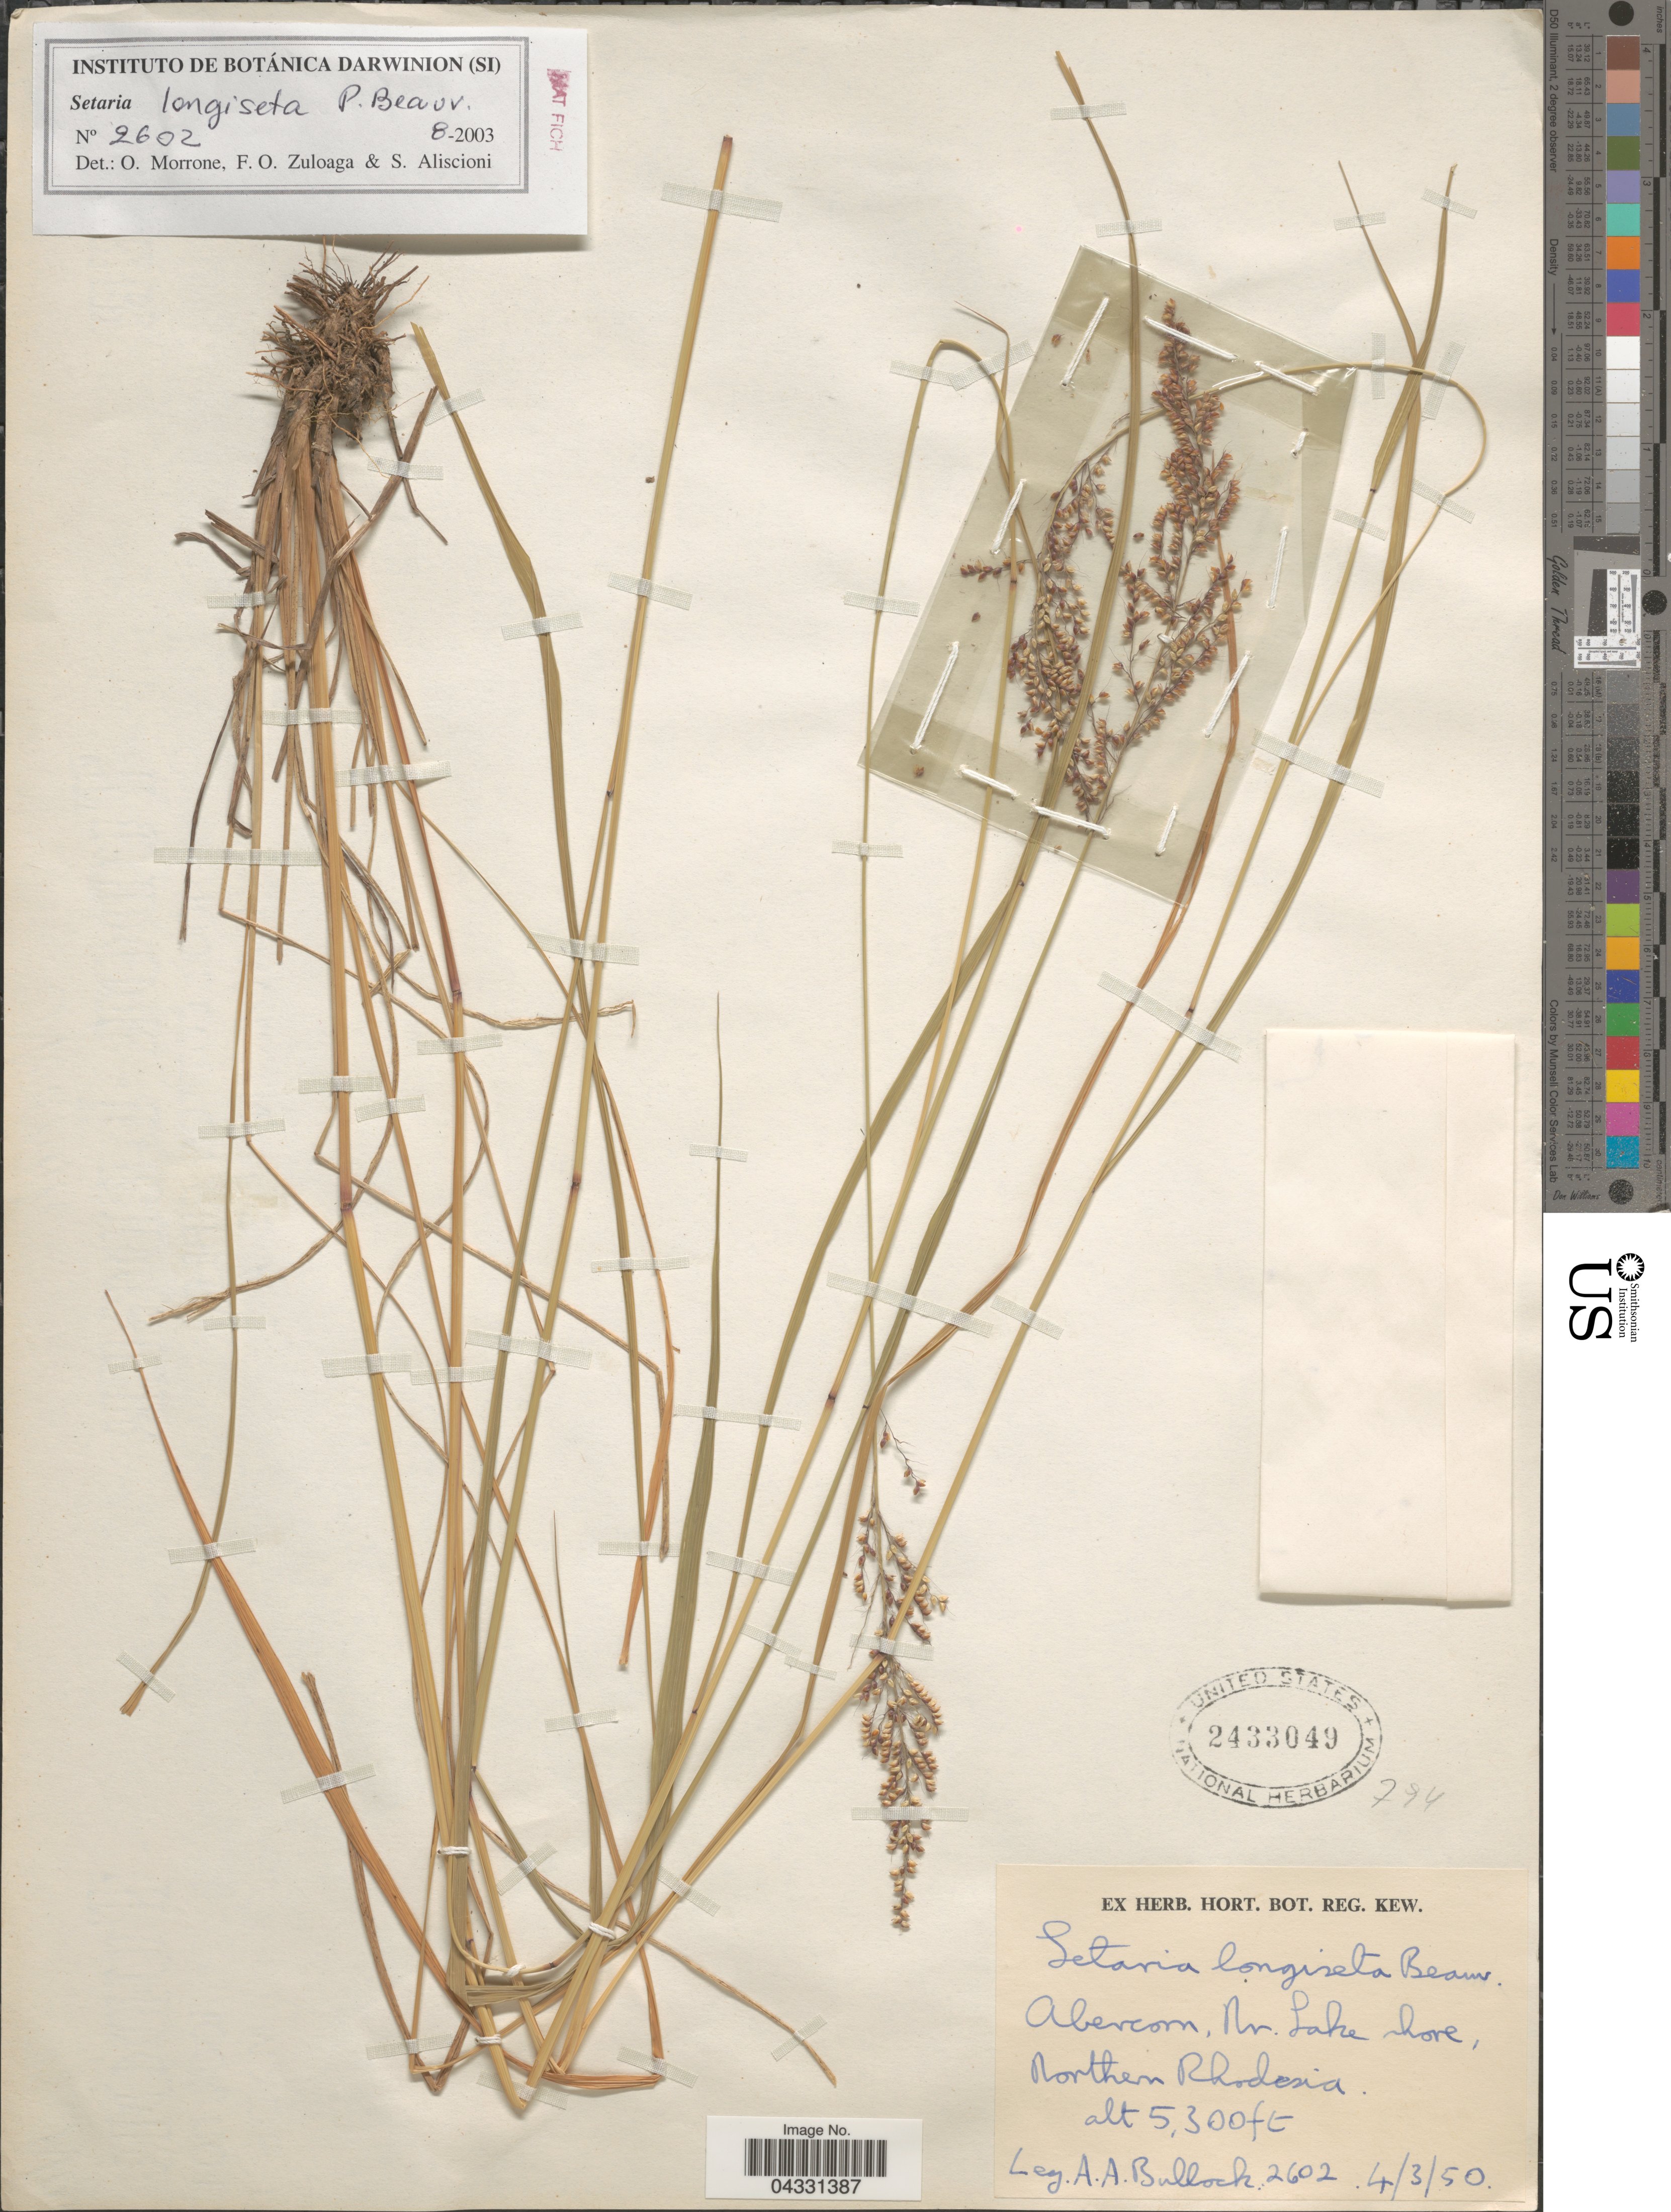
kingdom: Plantae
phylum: Tracheophyta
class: Liliopsida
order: Poales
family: Poaceae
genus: Setaria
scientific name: Setaria longiseta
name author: P. Beauv.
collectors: A. Bullock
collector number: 2602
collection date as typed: Transcribed d/m/y: 4/3/50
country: Zambia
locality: Abercorn, Nr. Lake shore, Northern Rhodesia.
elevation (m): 1615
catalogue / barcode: US 2433049